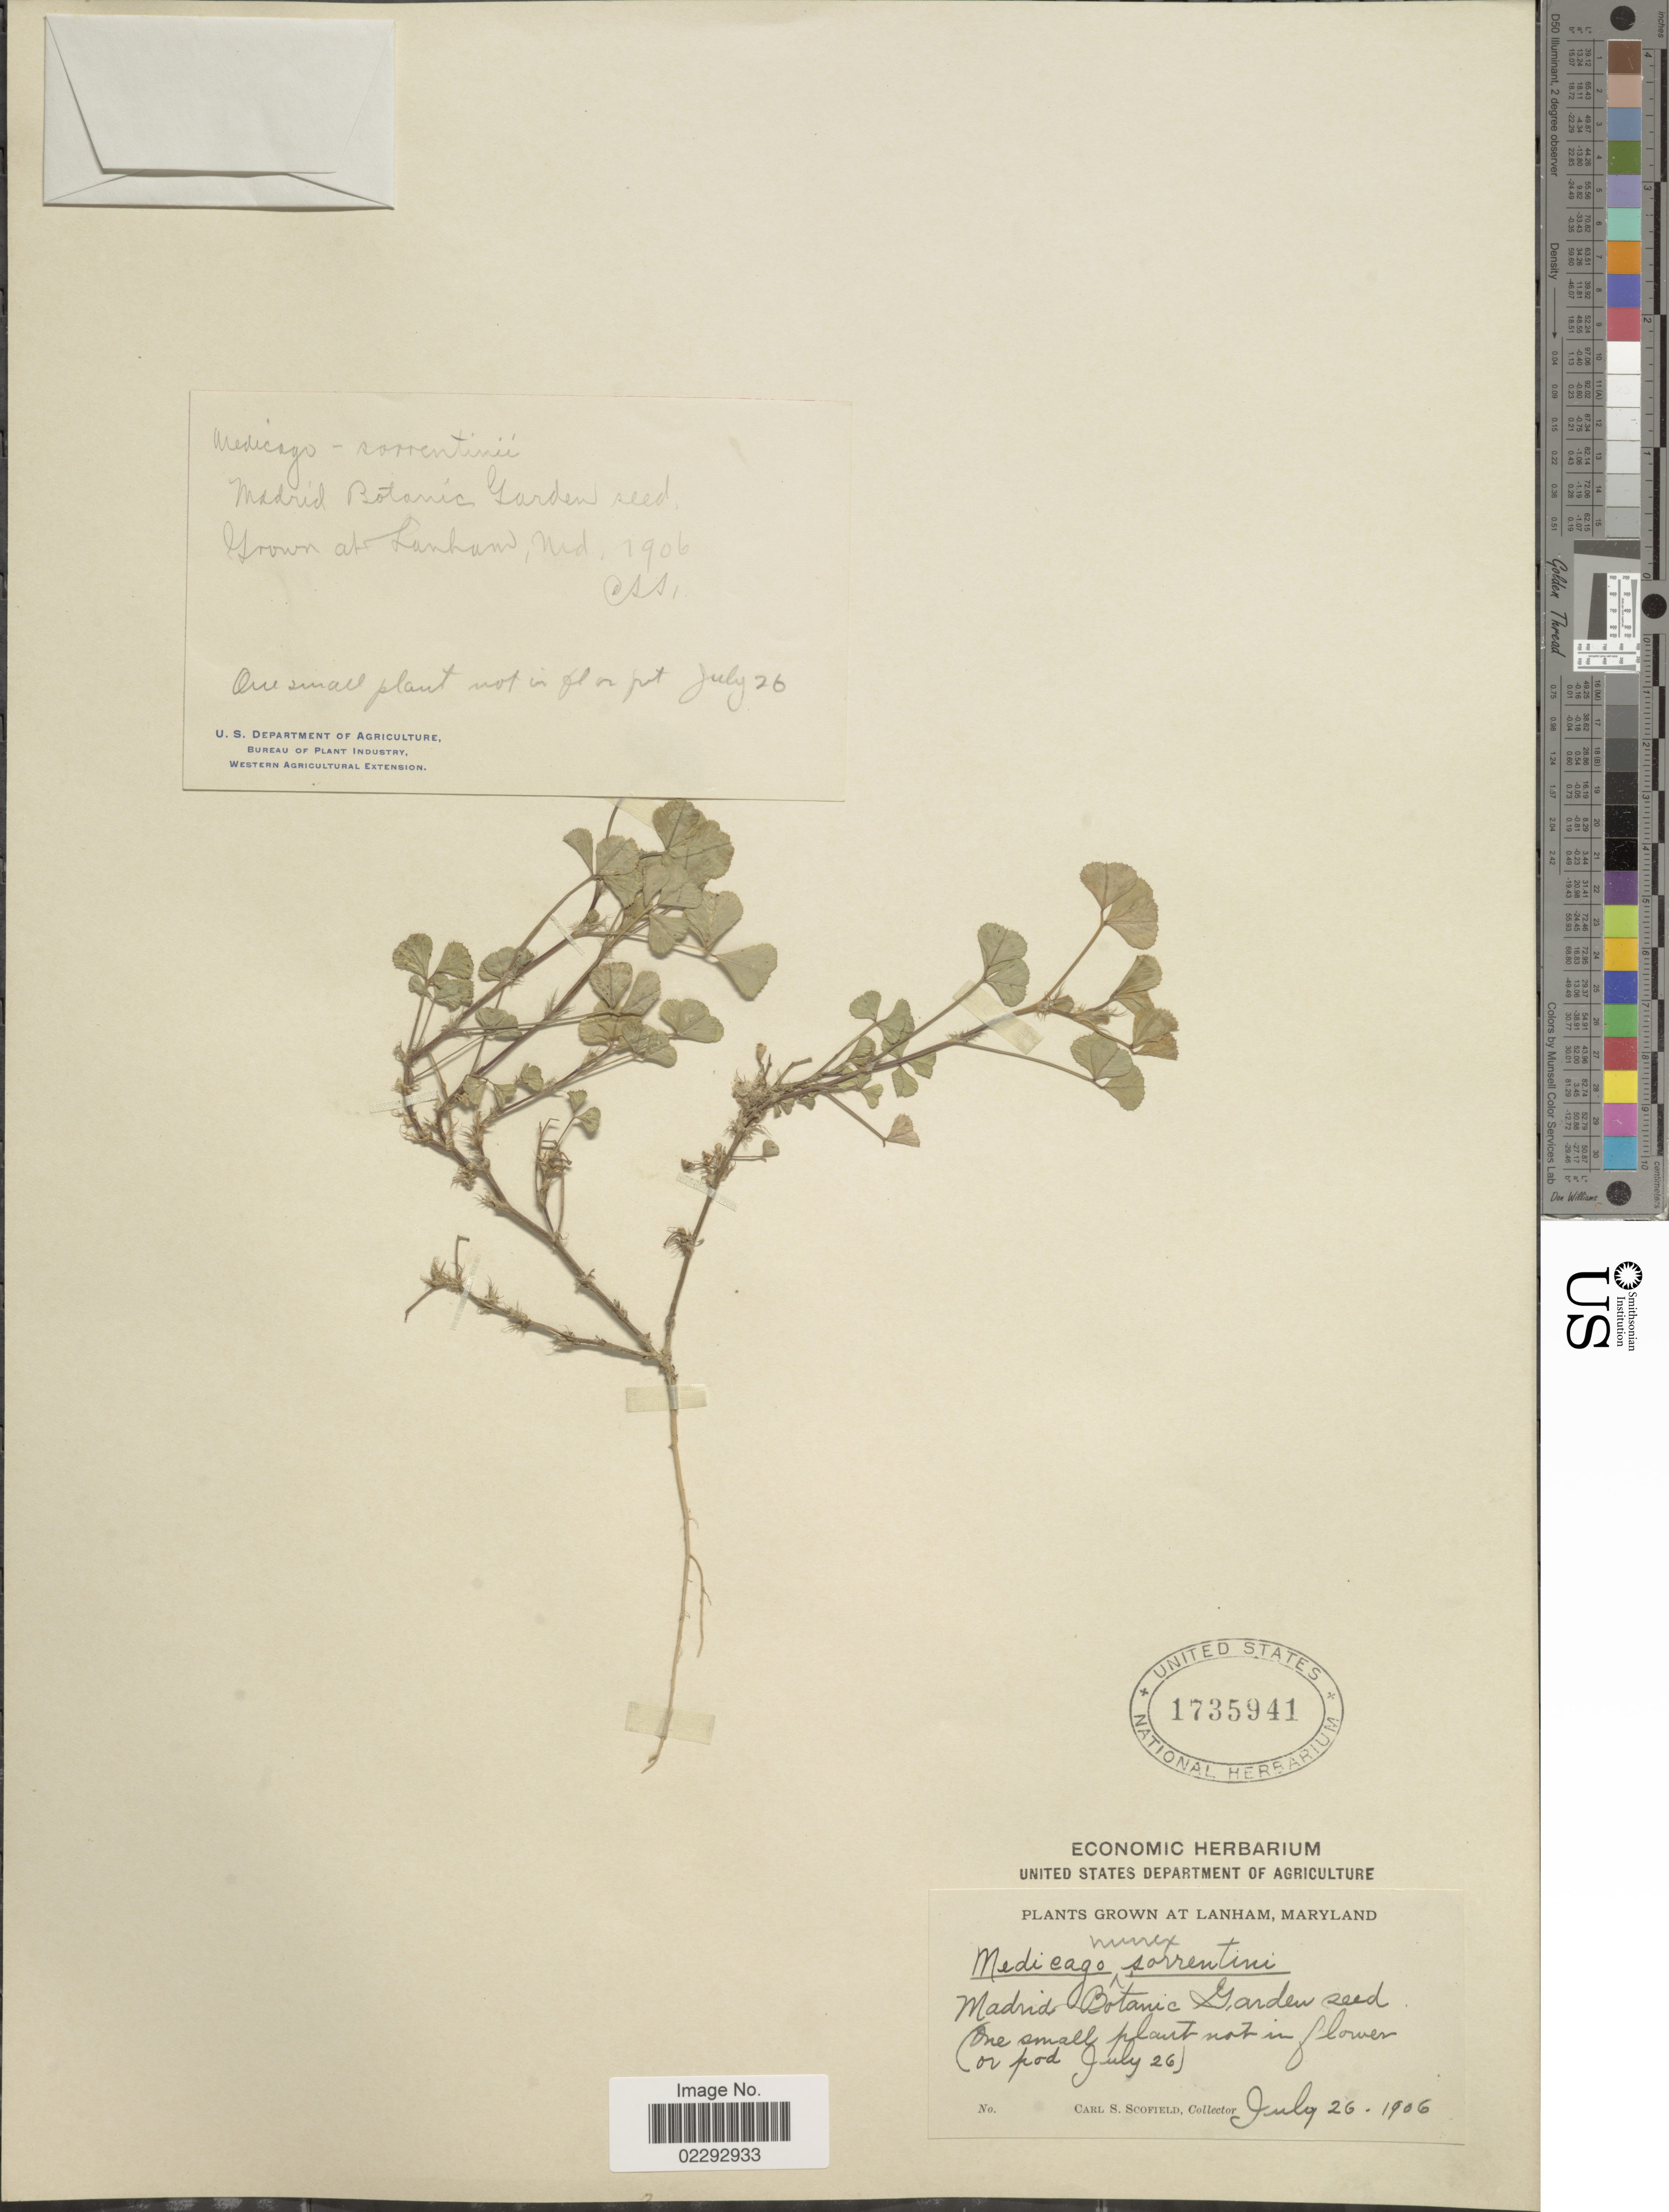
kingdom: Plantae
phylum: Tracheophyta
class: Magnoliopsida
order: Fabales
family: Fabaceae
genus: Medicago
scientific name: Medicago murex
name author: Willd.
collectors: C. Scofield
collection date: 1906-07-26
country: United States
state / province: Maryland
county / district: Prince George's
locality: At Lanham, Maryland.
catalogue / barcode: US 1735941